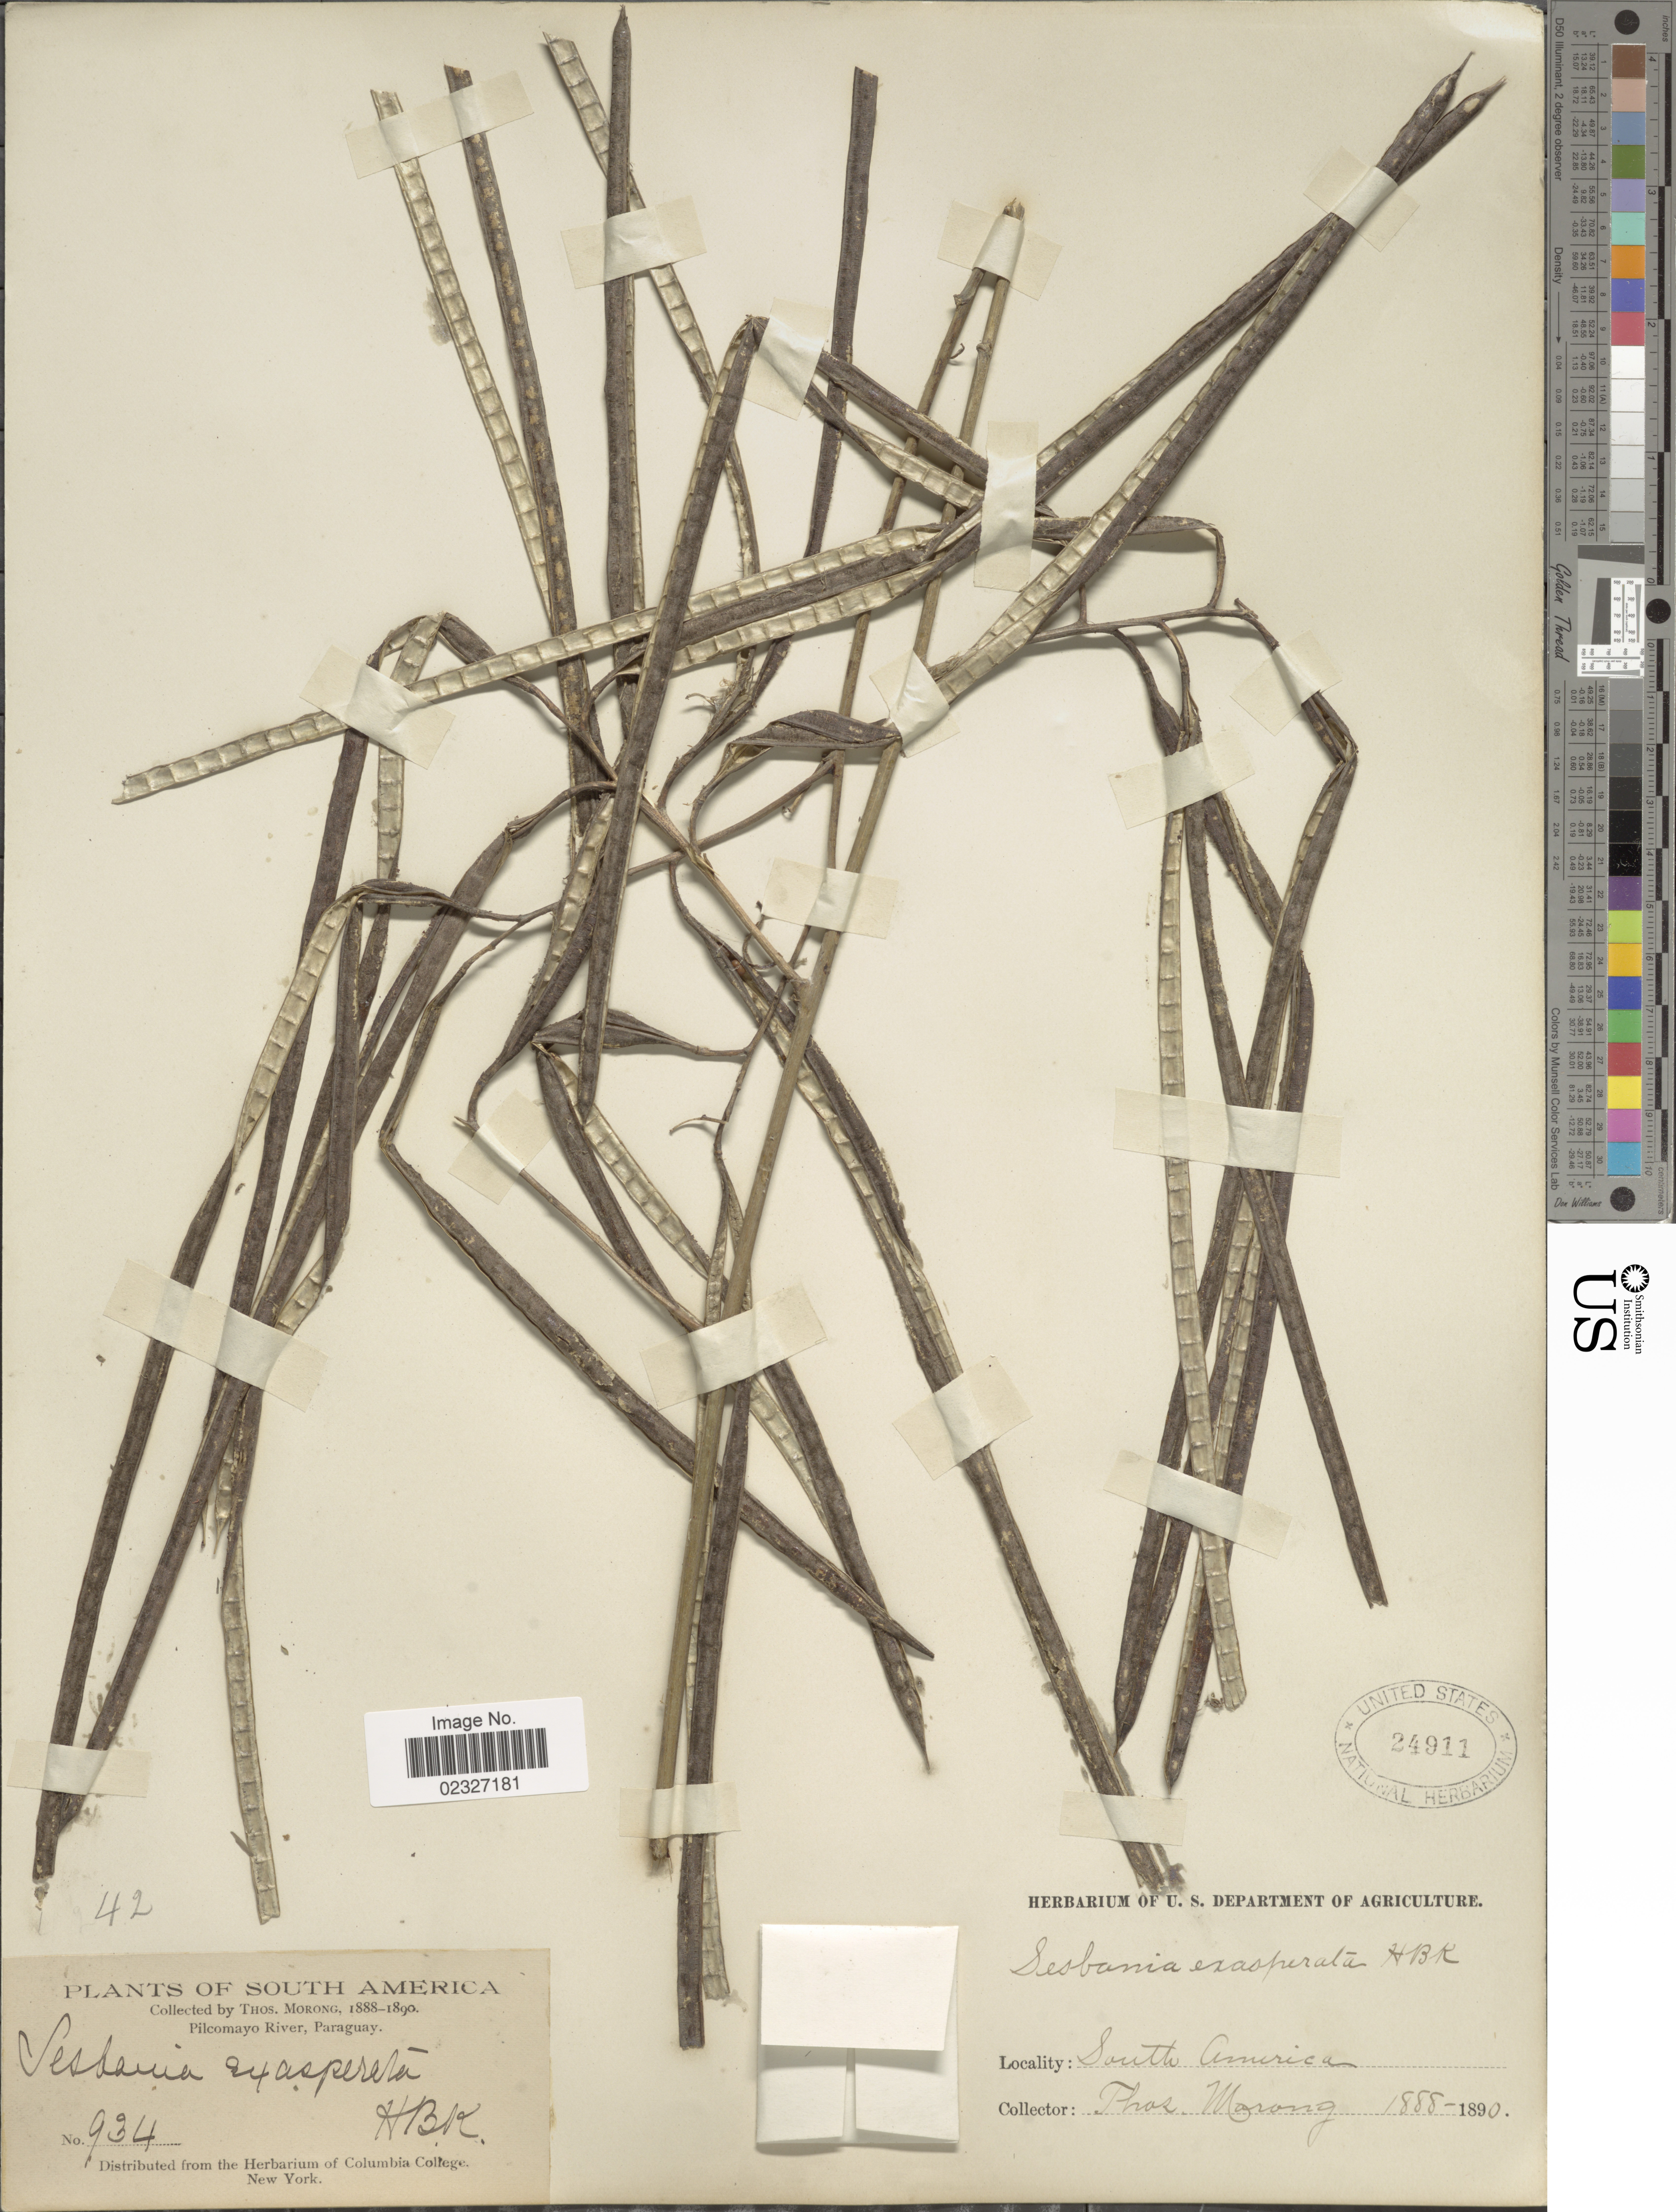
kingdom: Plantae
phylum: Tracheophyta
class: Magnoliopsida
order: Fabales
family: Fabaceae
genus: Sesbania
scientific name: Sesbania exasperata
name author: Kunth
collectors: ex herb. T. Morong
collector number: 934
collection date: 1888/1890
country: Paraguay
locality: Pilcomayo River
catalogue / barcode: US 24911